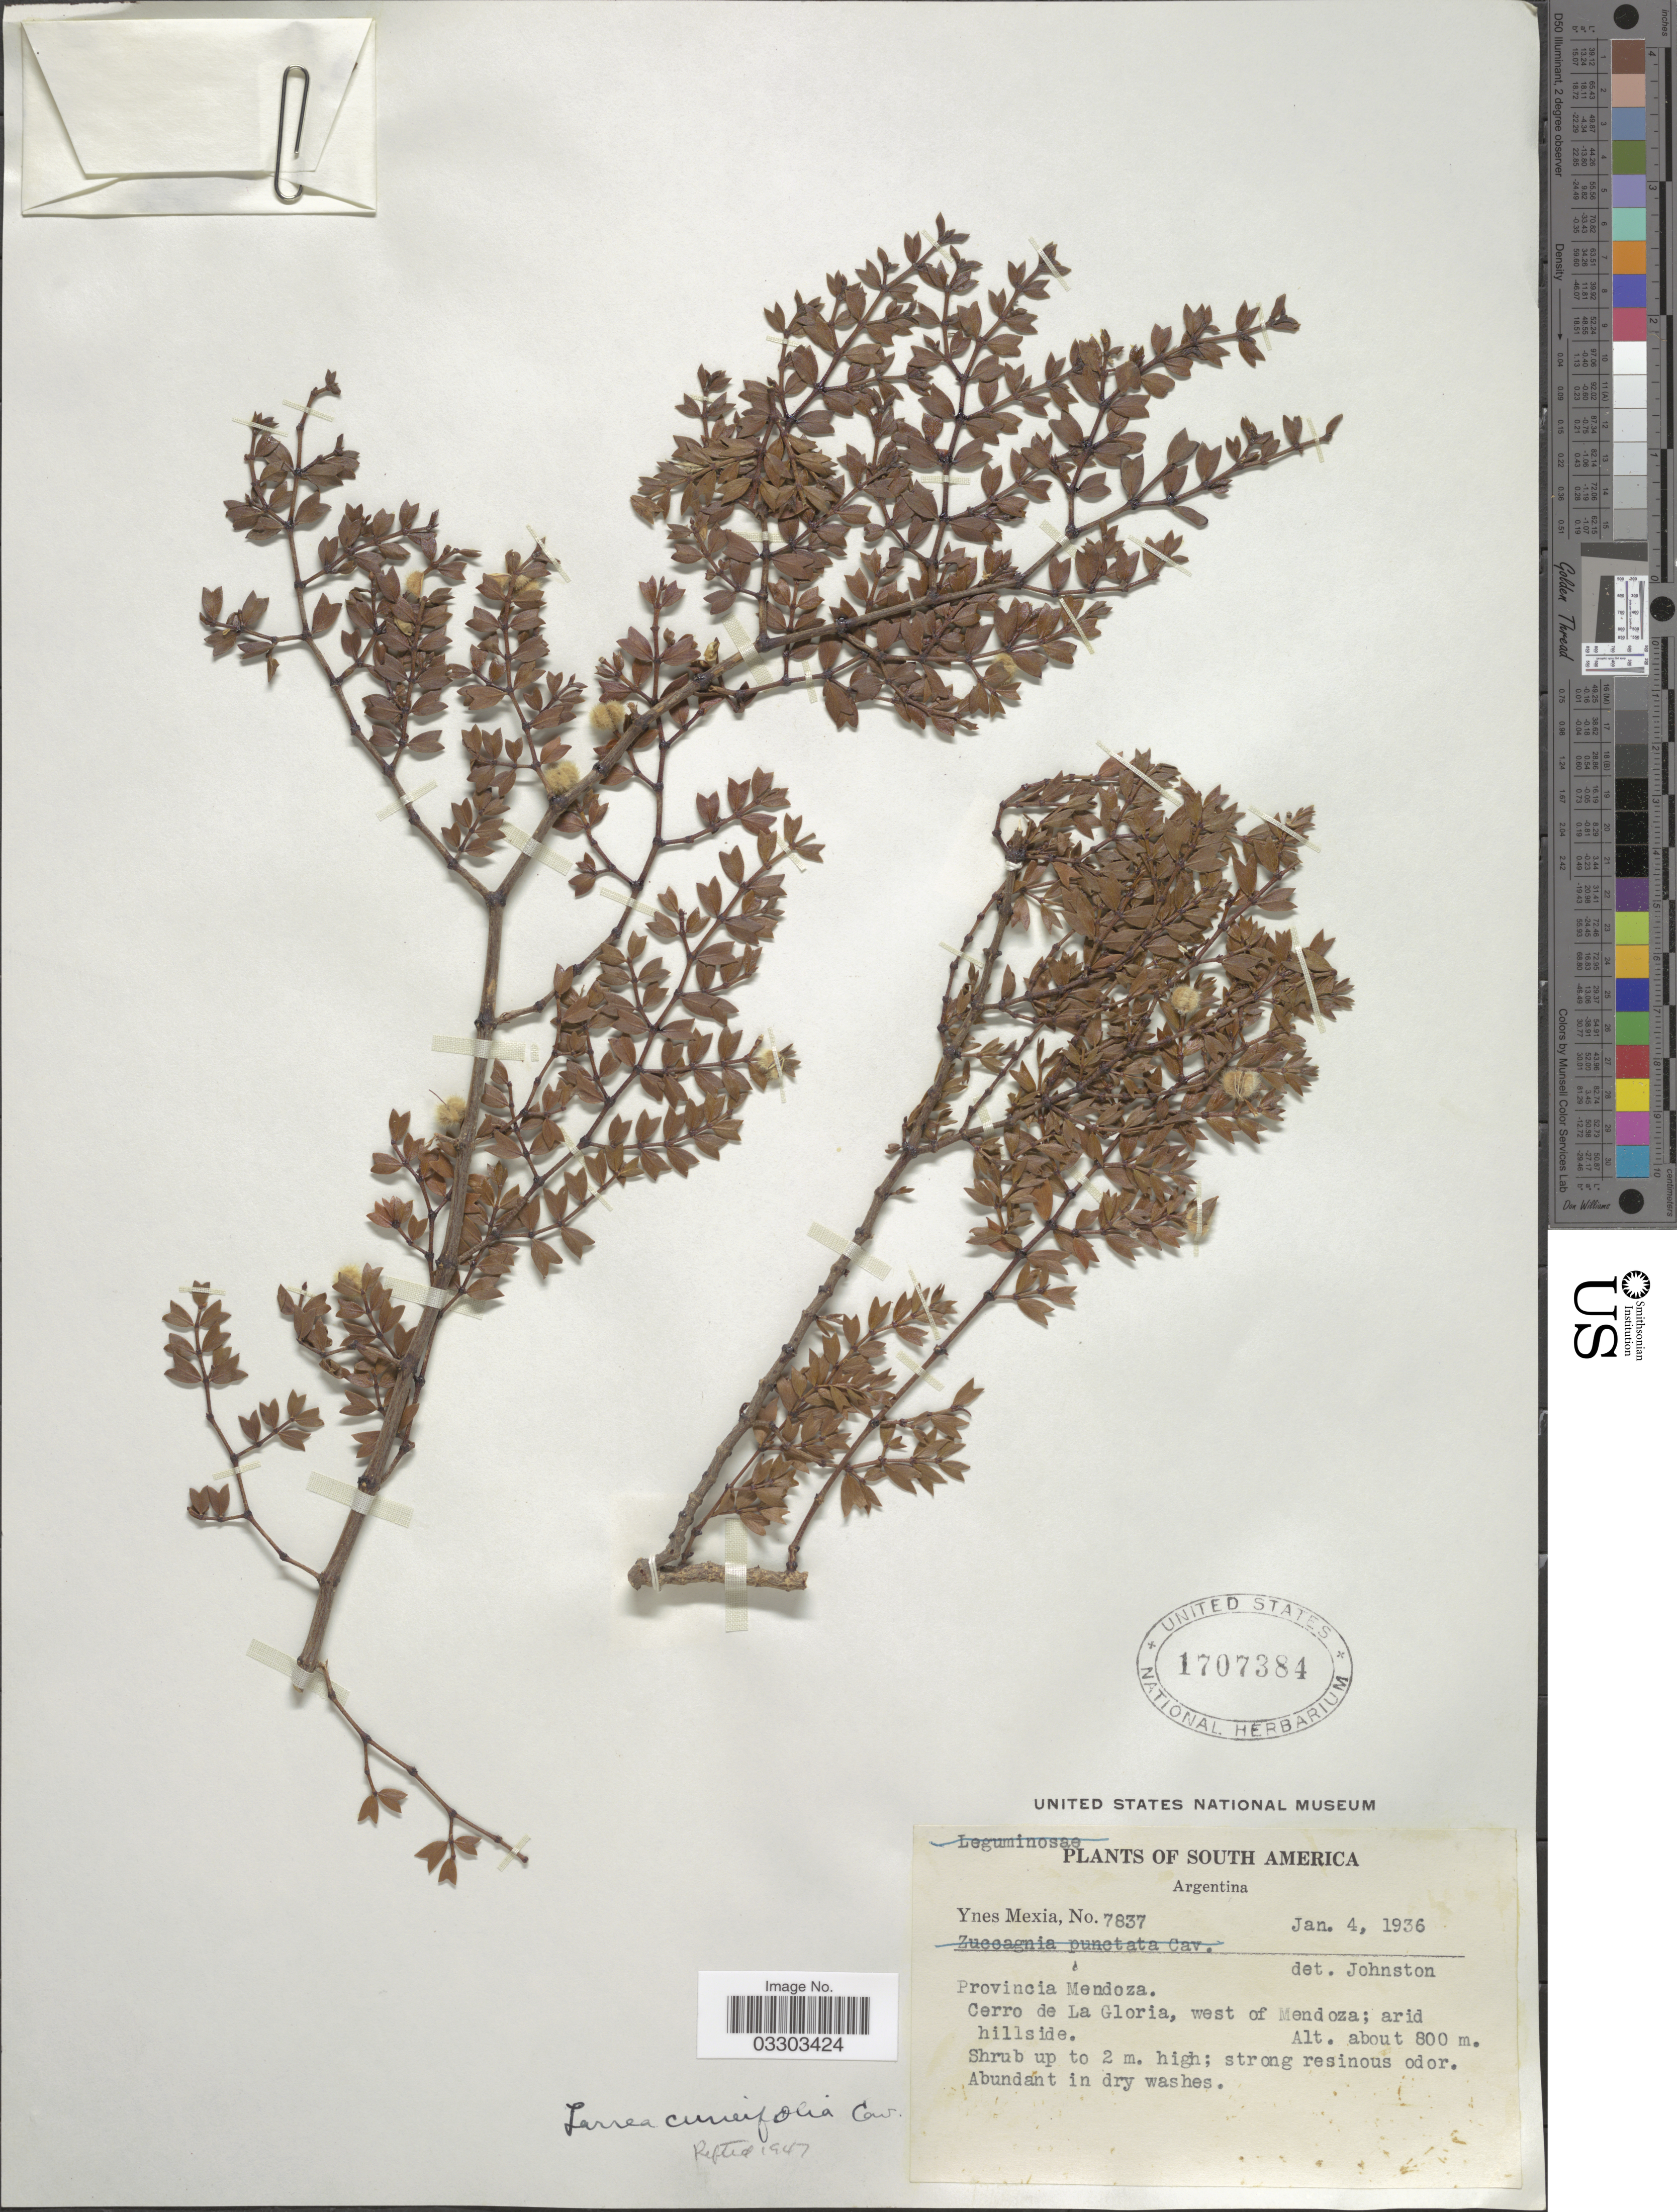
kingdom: Plantae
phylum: Tracheophyta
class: Magnoliopsida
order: Zygophyllales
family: Zygophyllaceae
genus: Larrea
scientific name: Larrea cuneifolia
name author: Cav.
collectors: Y. Mexia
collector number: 7837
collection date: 1936-01-04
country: Argentina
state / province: Mendoza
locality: Cerro de La Gloria, west of Mendoza.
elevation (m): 800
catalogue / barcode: US 1707384